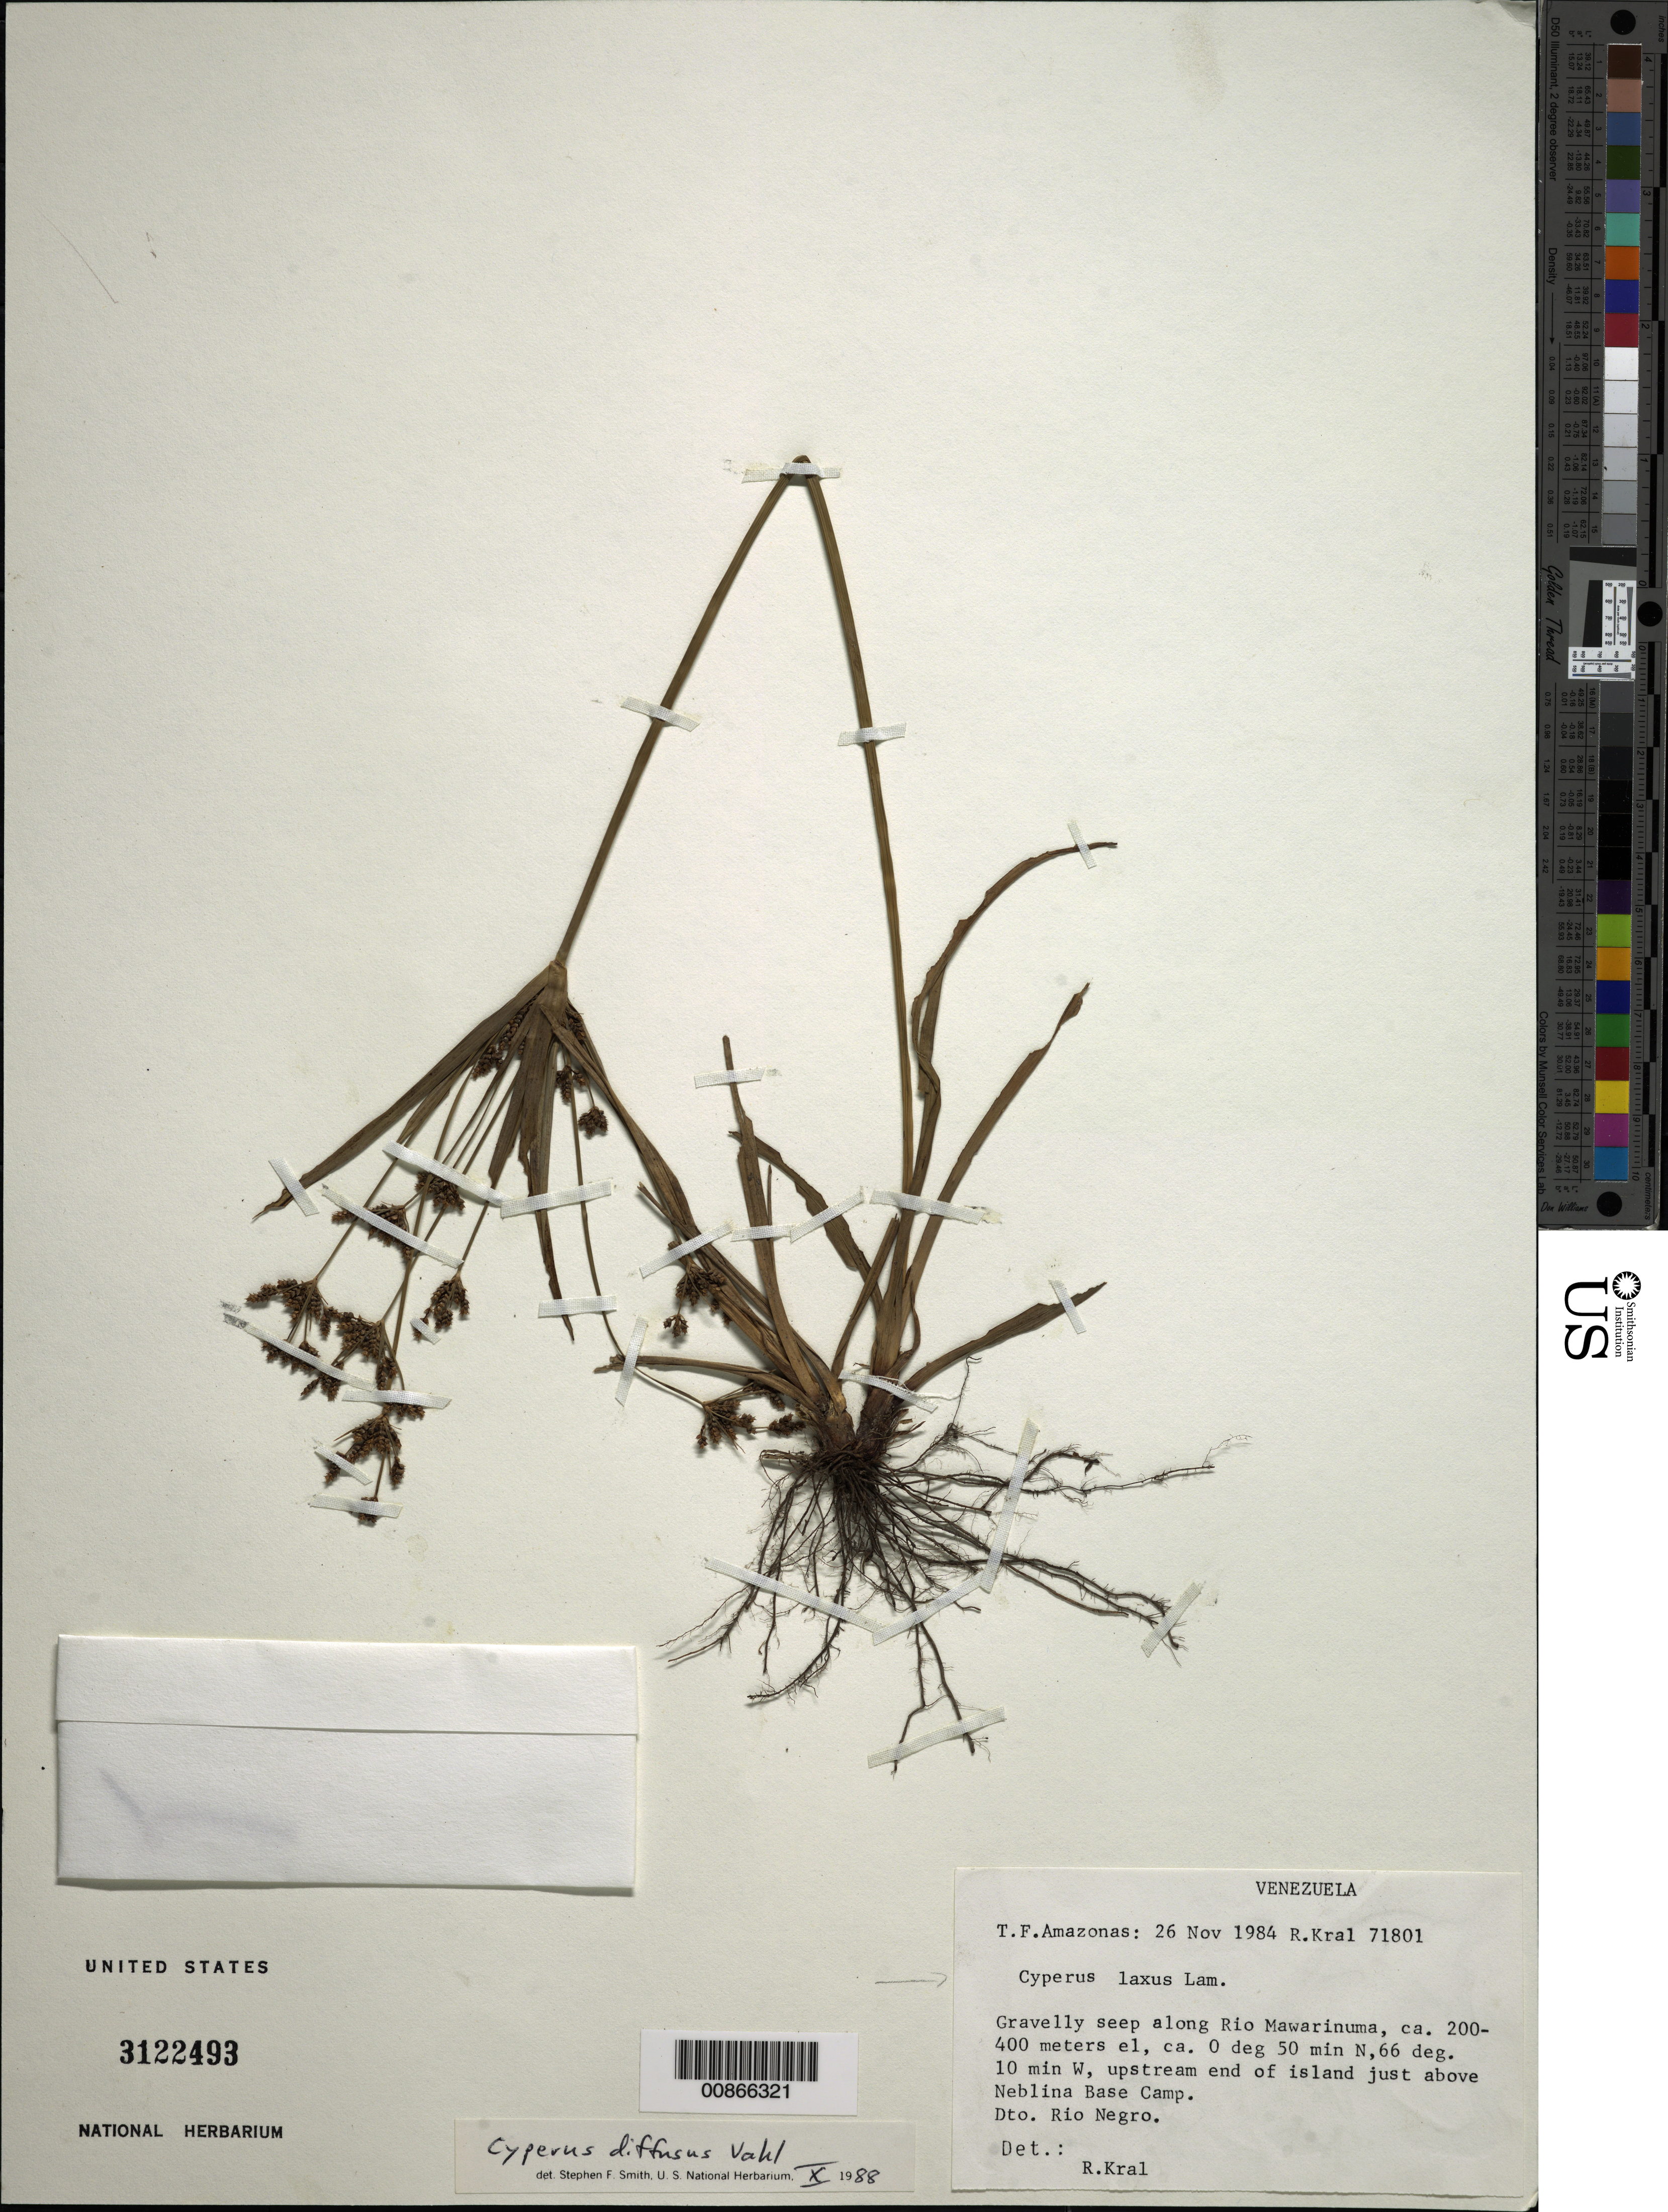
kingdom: Plantae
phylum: Tracheophyta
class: Liliopsida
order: Poales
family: Cyperaceae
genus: Cyperus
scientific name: Cyperus laxus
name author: Lam.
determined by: Kral, Robert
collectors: R. Kral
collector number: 71801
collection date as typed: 26-Nov-84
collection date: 1984-11-26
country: Venezuela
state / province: Amazonas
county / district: Río Negro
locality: Río Mawarinuma, just above Neblina Base Camp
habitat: Gravelly seep along river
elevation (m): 200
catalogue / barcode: US 3122493